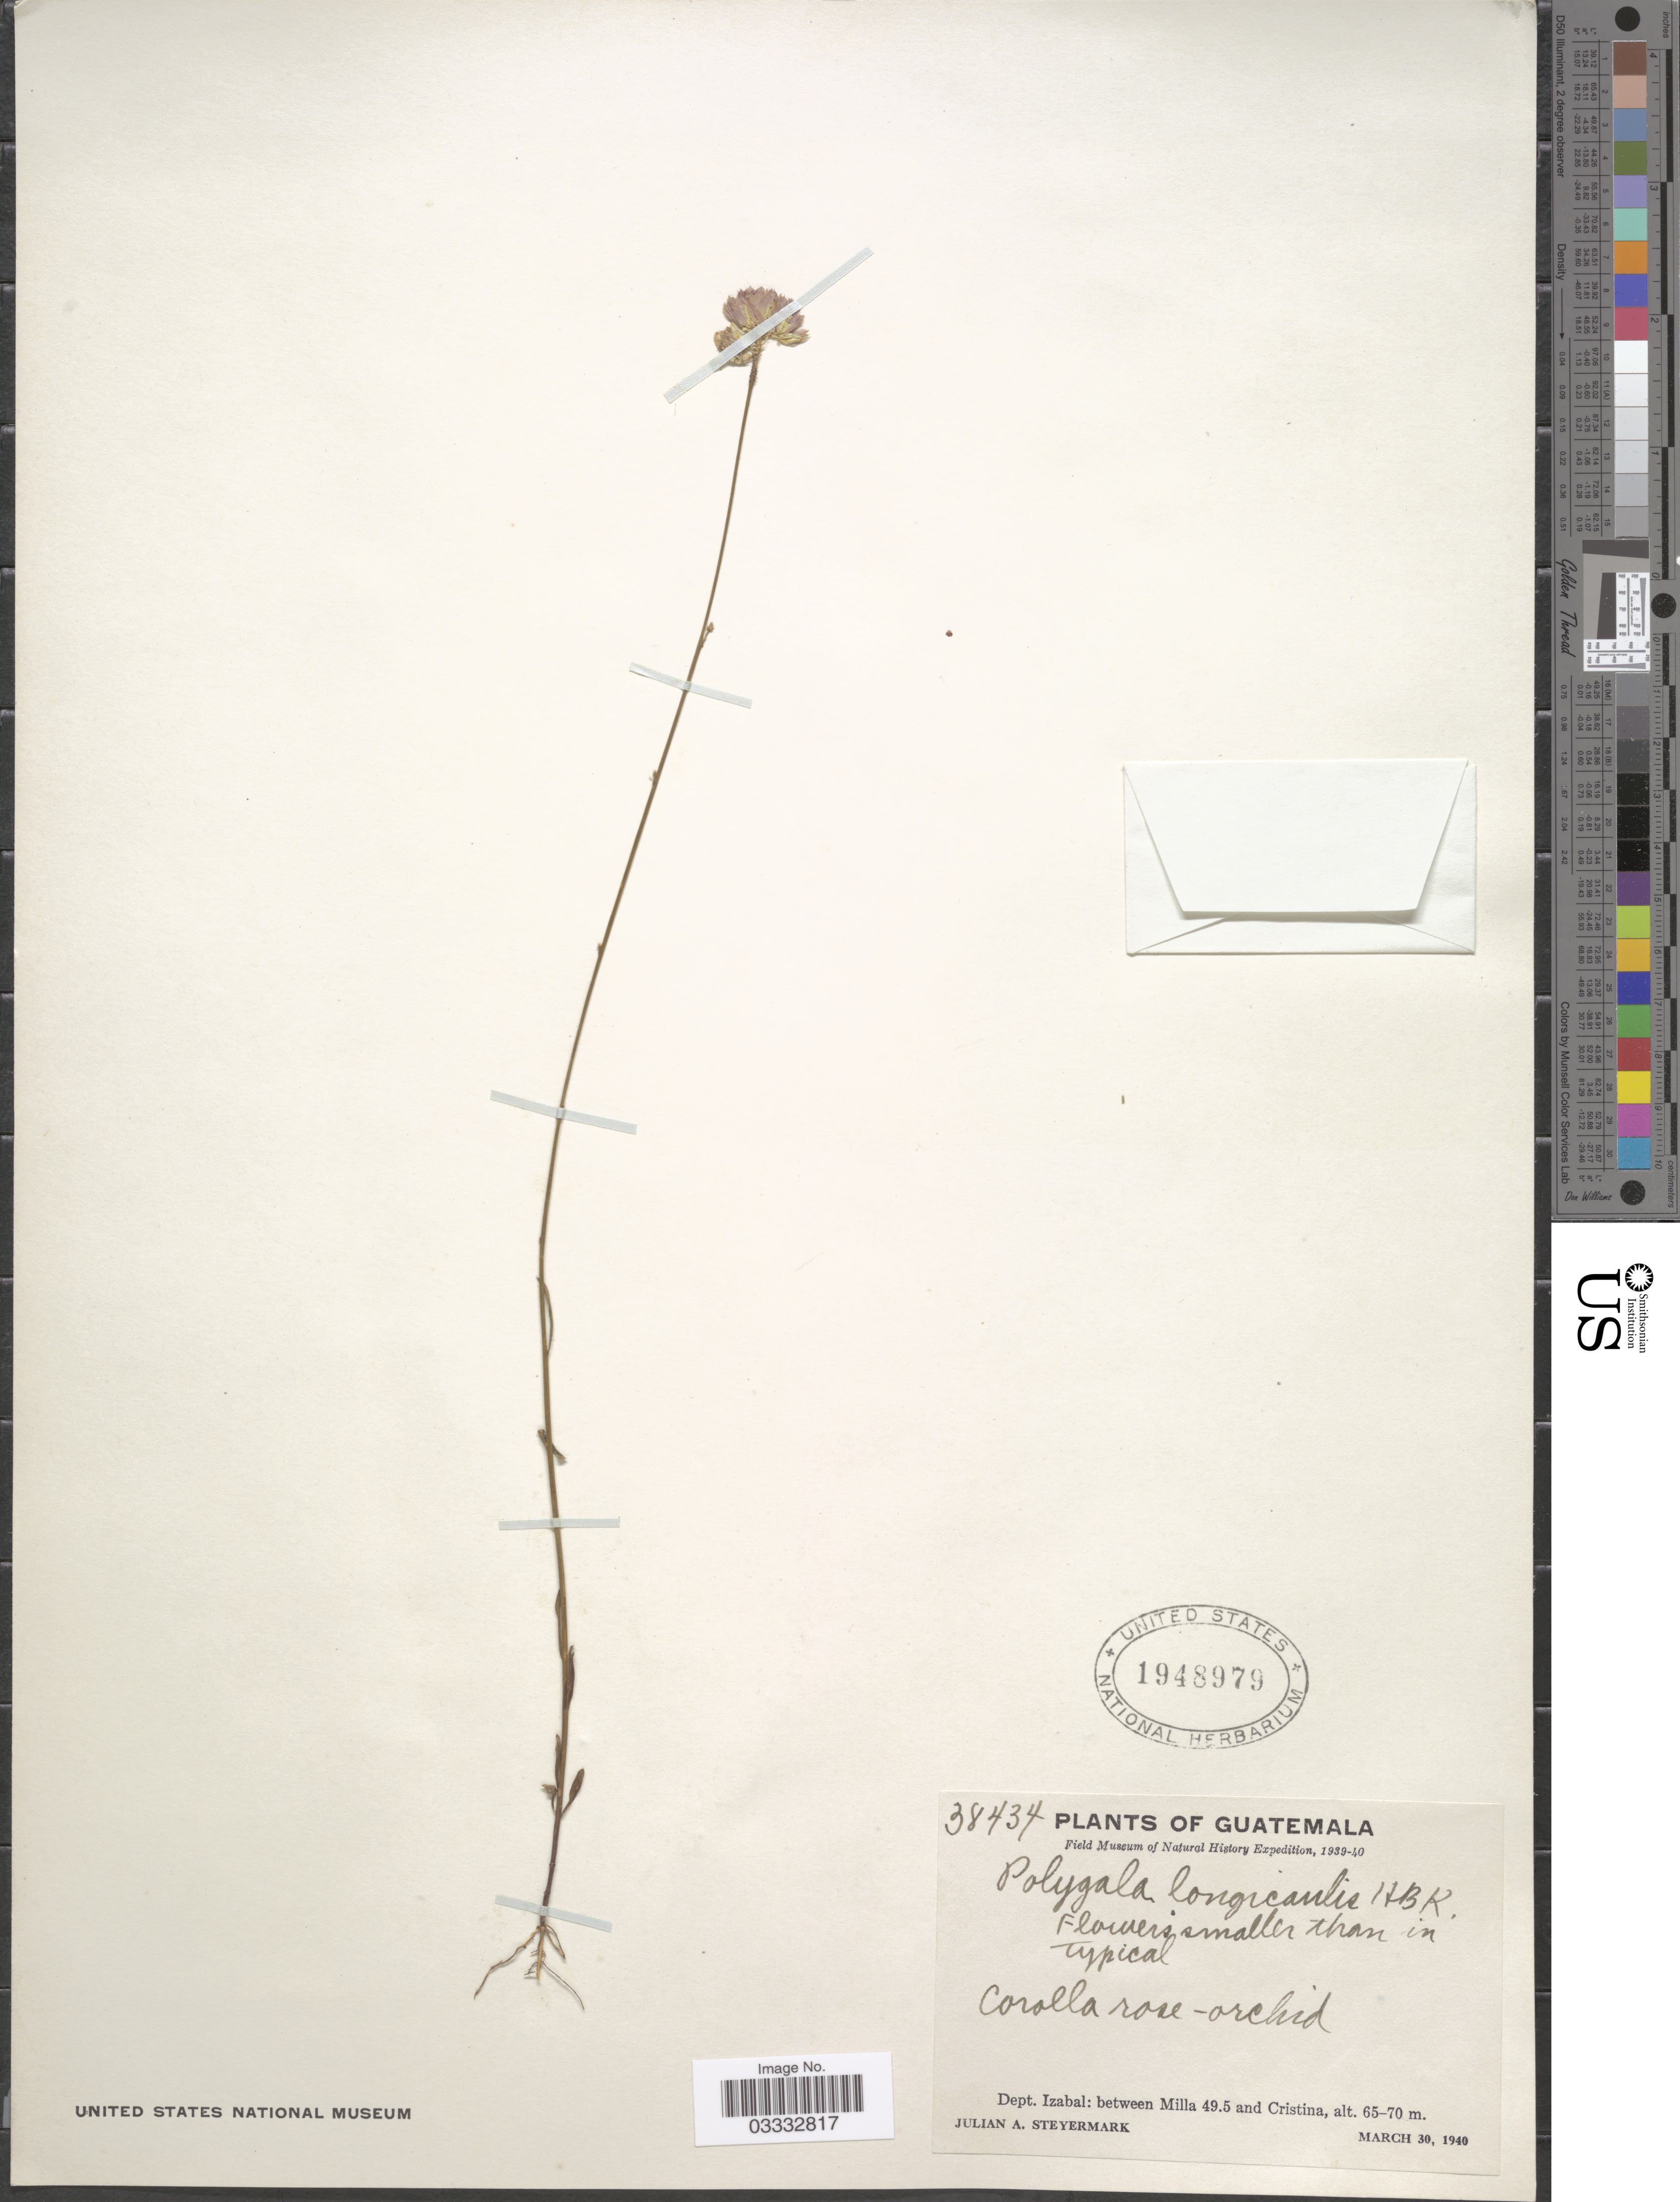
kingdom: Plantae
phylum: Tracheophyta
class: Magnoliopsida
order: Fabales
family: Polygalaceae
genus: Polygala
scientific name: Polygala longicaulis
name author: Kunth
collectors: J. Steyermark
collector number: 38434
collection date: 1940-03-30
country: Guatemala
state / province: Izabal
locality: Dept. Izabal: between Milla 49.5 and Cristina.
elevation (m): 65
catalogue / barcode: US 1948979